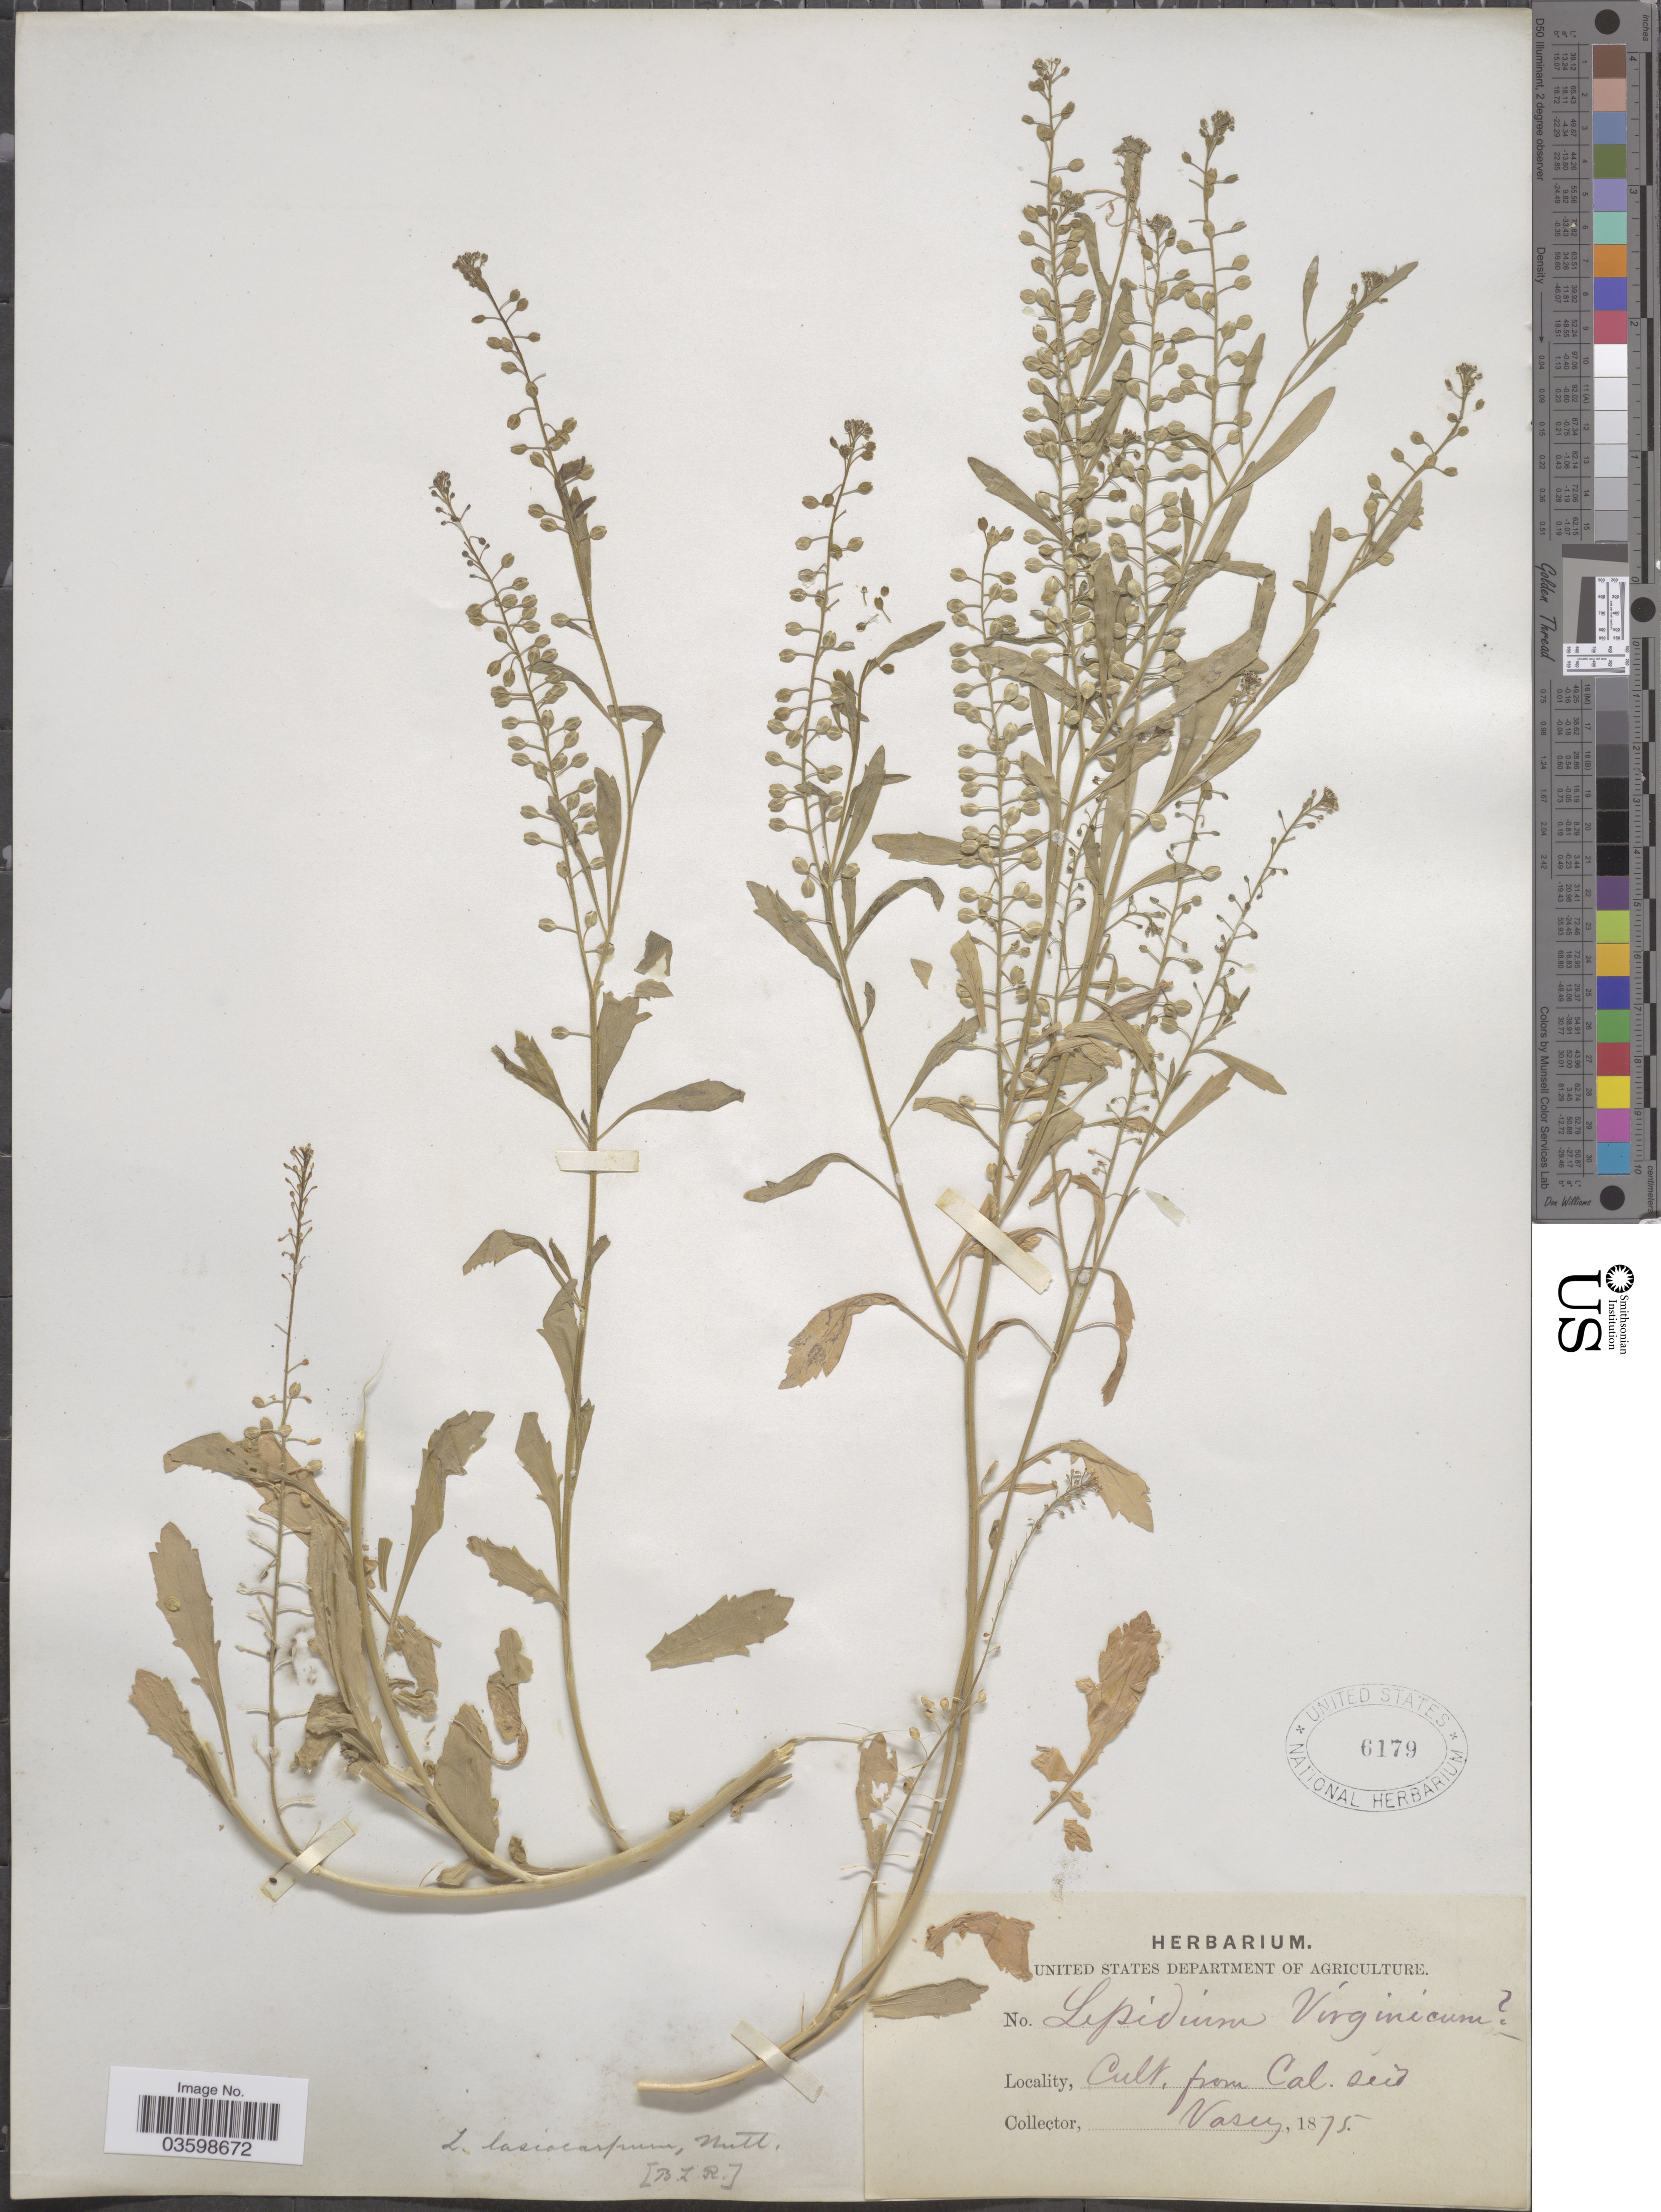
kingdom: Plantae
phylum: Tracheophyta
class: Magnoliopsida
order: Brassicales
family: Brassicaceae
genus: Lepidium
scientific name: Lepidium lasiocarpum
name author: Nutt.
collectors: Vasey, --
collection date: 1875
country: United States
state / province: California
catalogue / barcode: US 6179